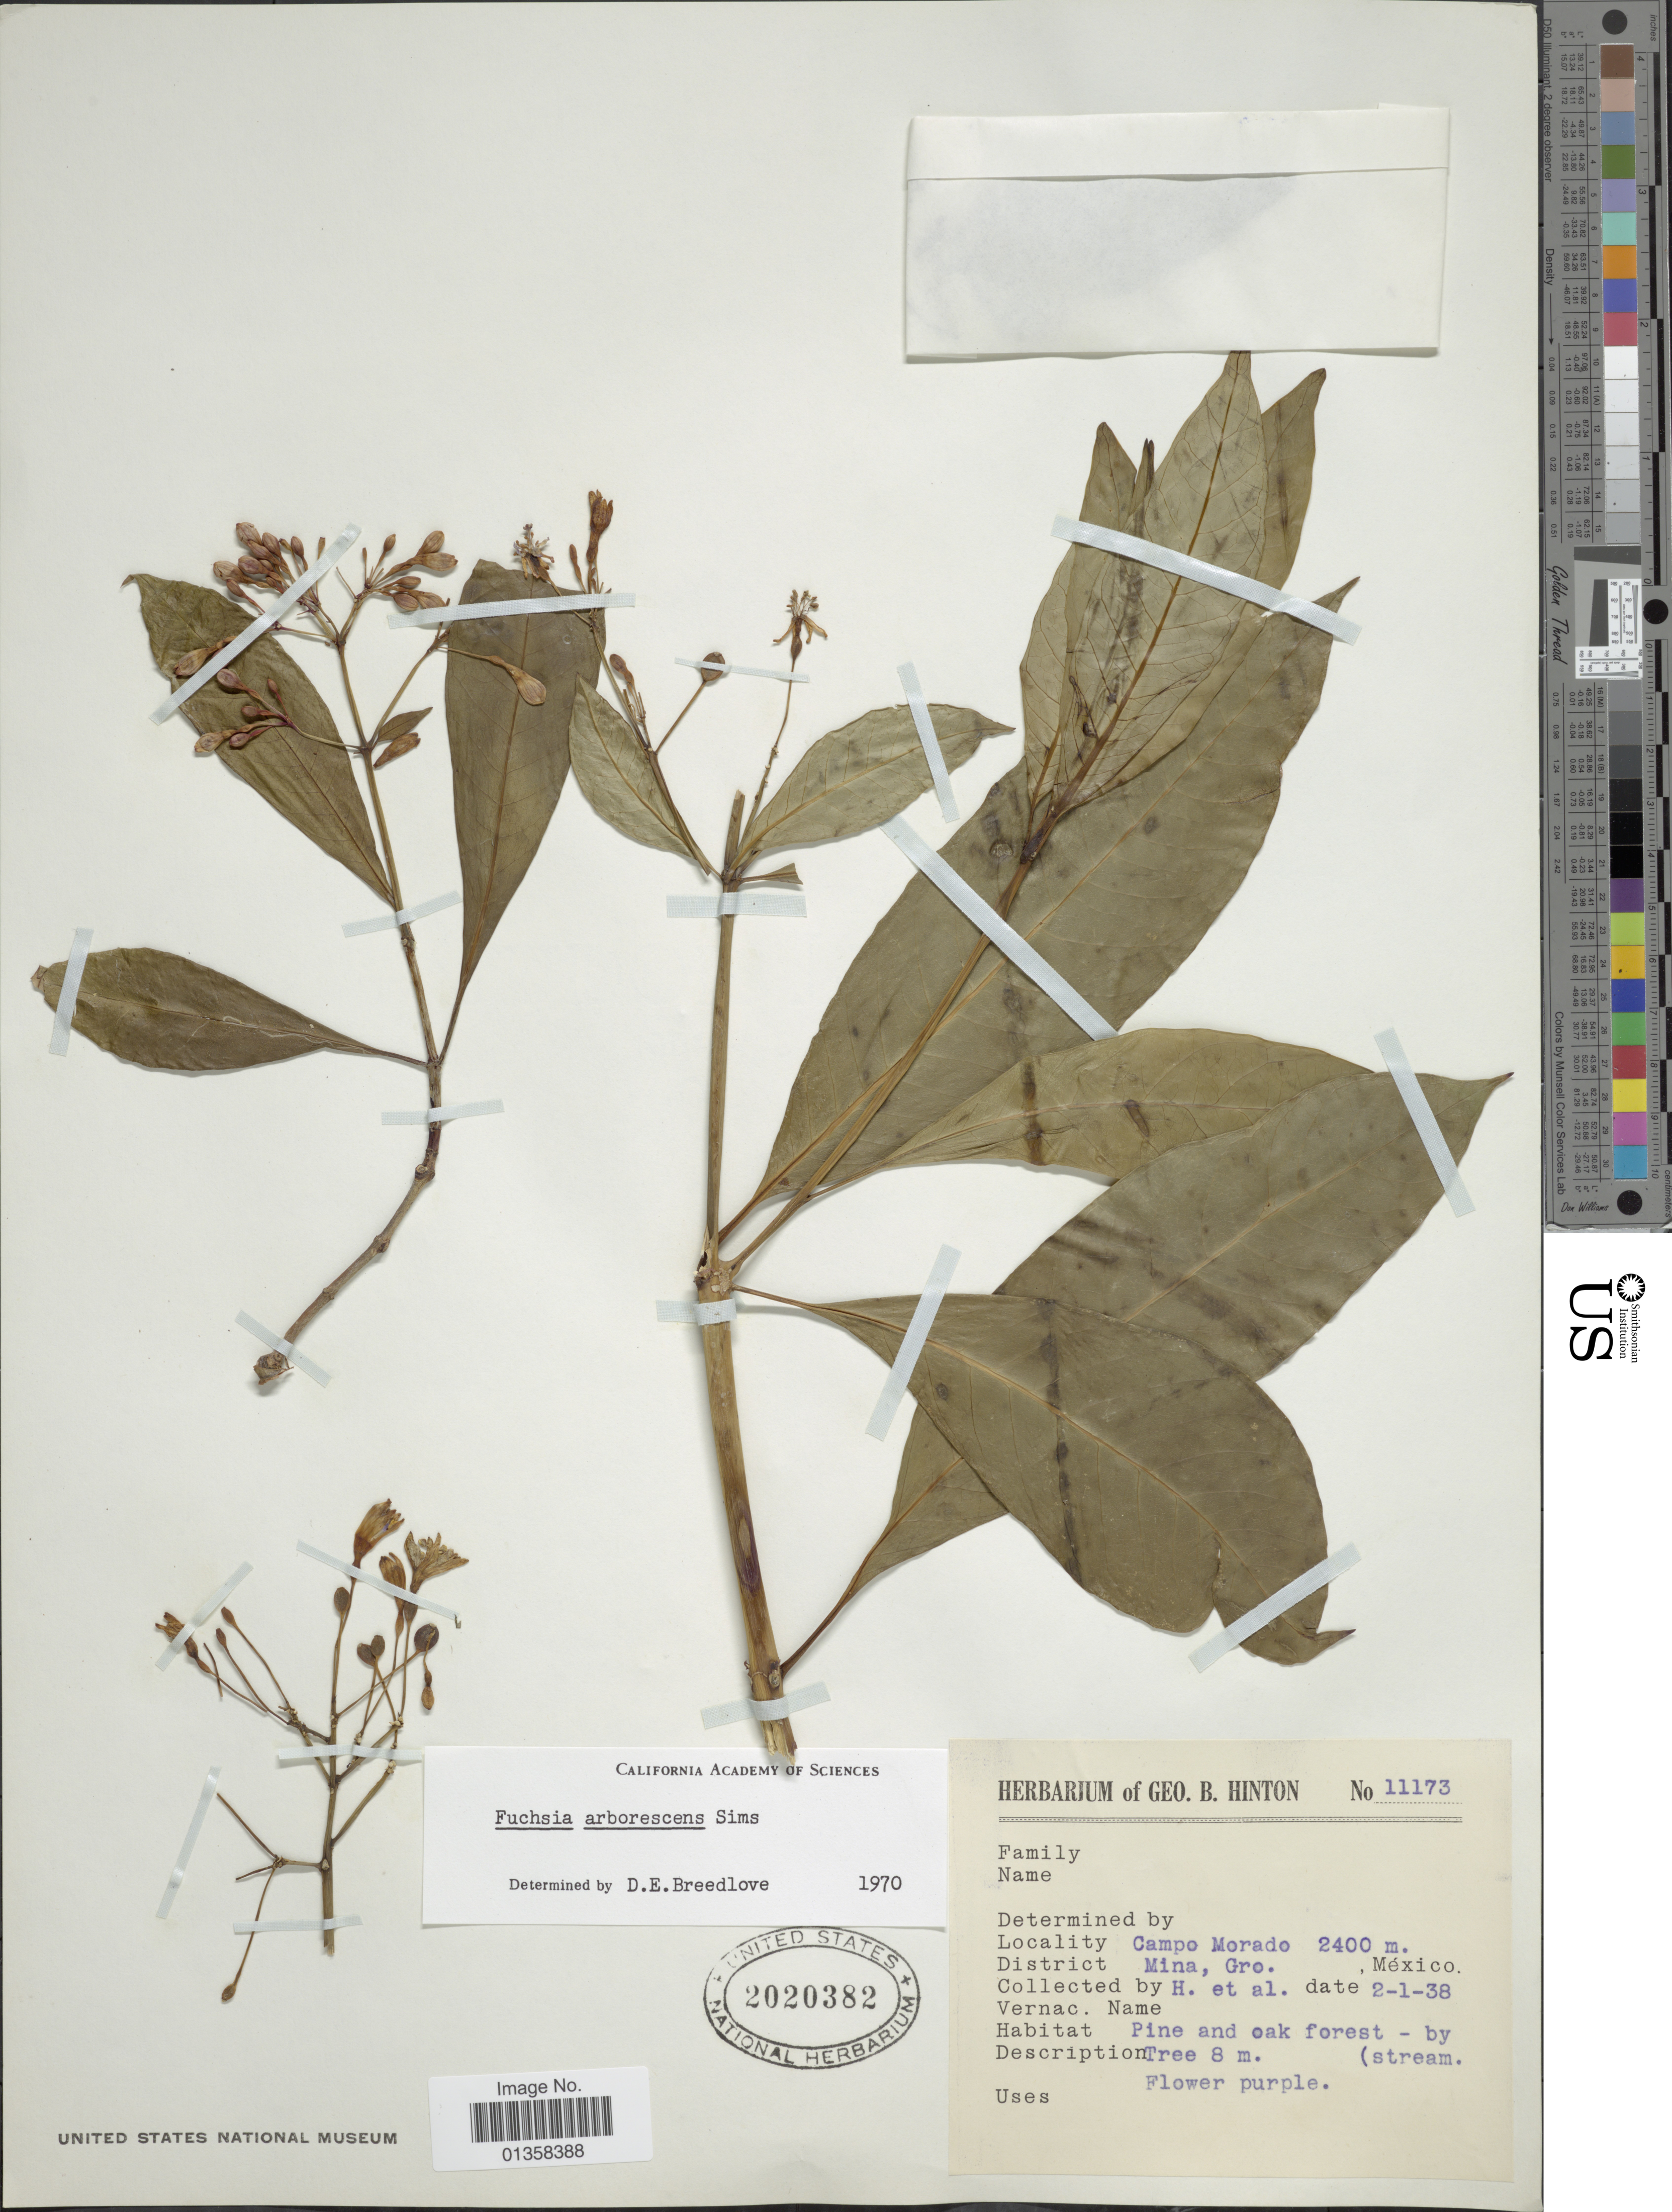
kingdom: Plantae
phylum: Tracheophyta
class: Magnoliopsida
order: Myrtales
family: Onagraceae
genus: Fuchsia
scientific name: Fuchsia arborescens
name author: Sims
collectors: G. B. Hinton & et al.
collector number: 11173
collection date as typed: Transcribed d/m/y: 2/1/38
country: Mexico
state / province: Guerrero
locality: Campo Morado, District Mina, Gro.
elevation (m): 2400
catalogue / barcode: US 2020382